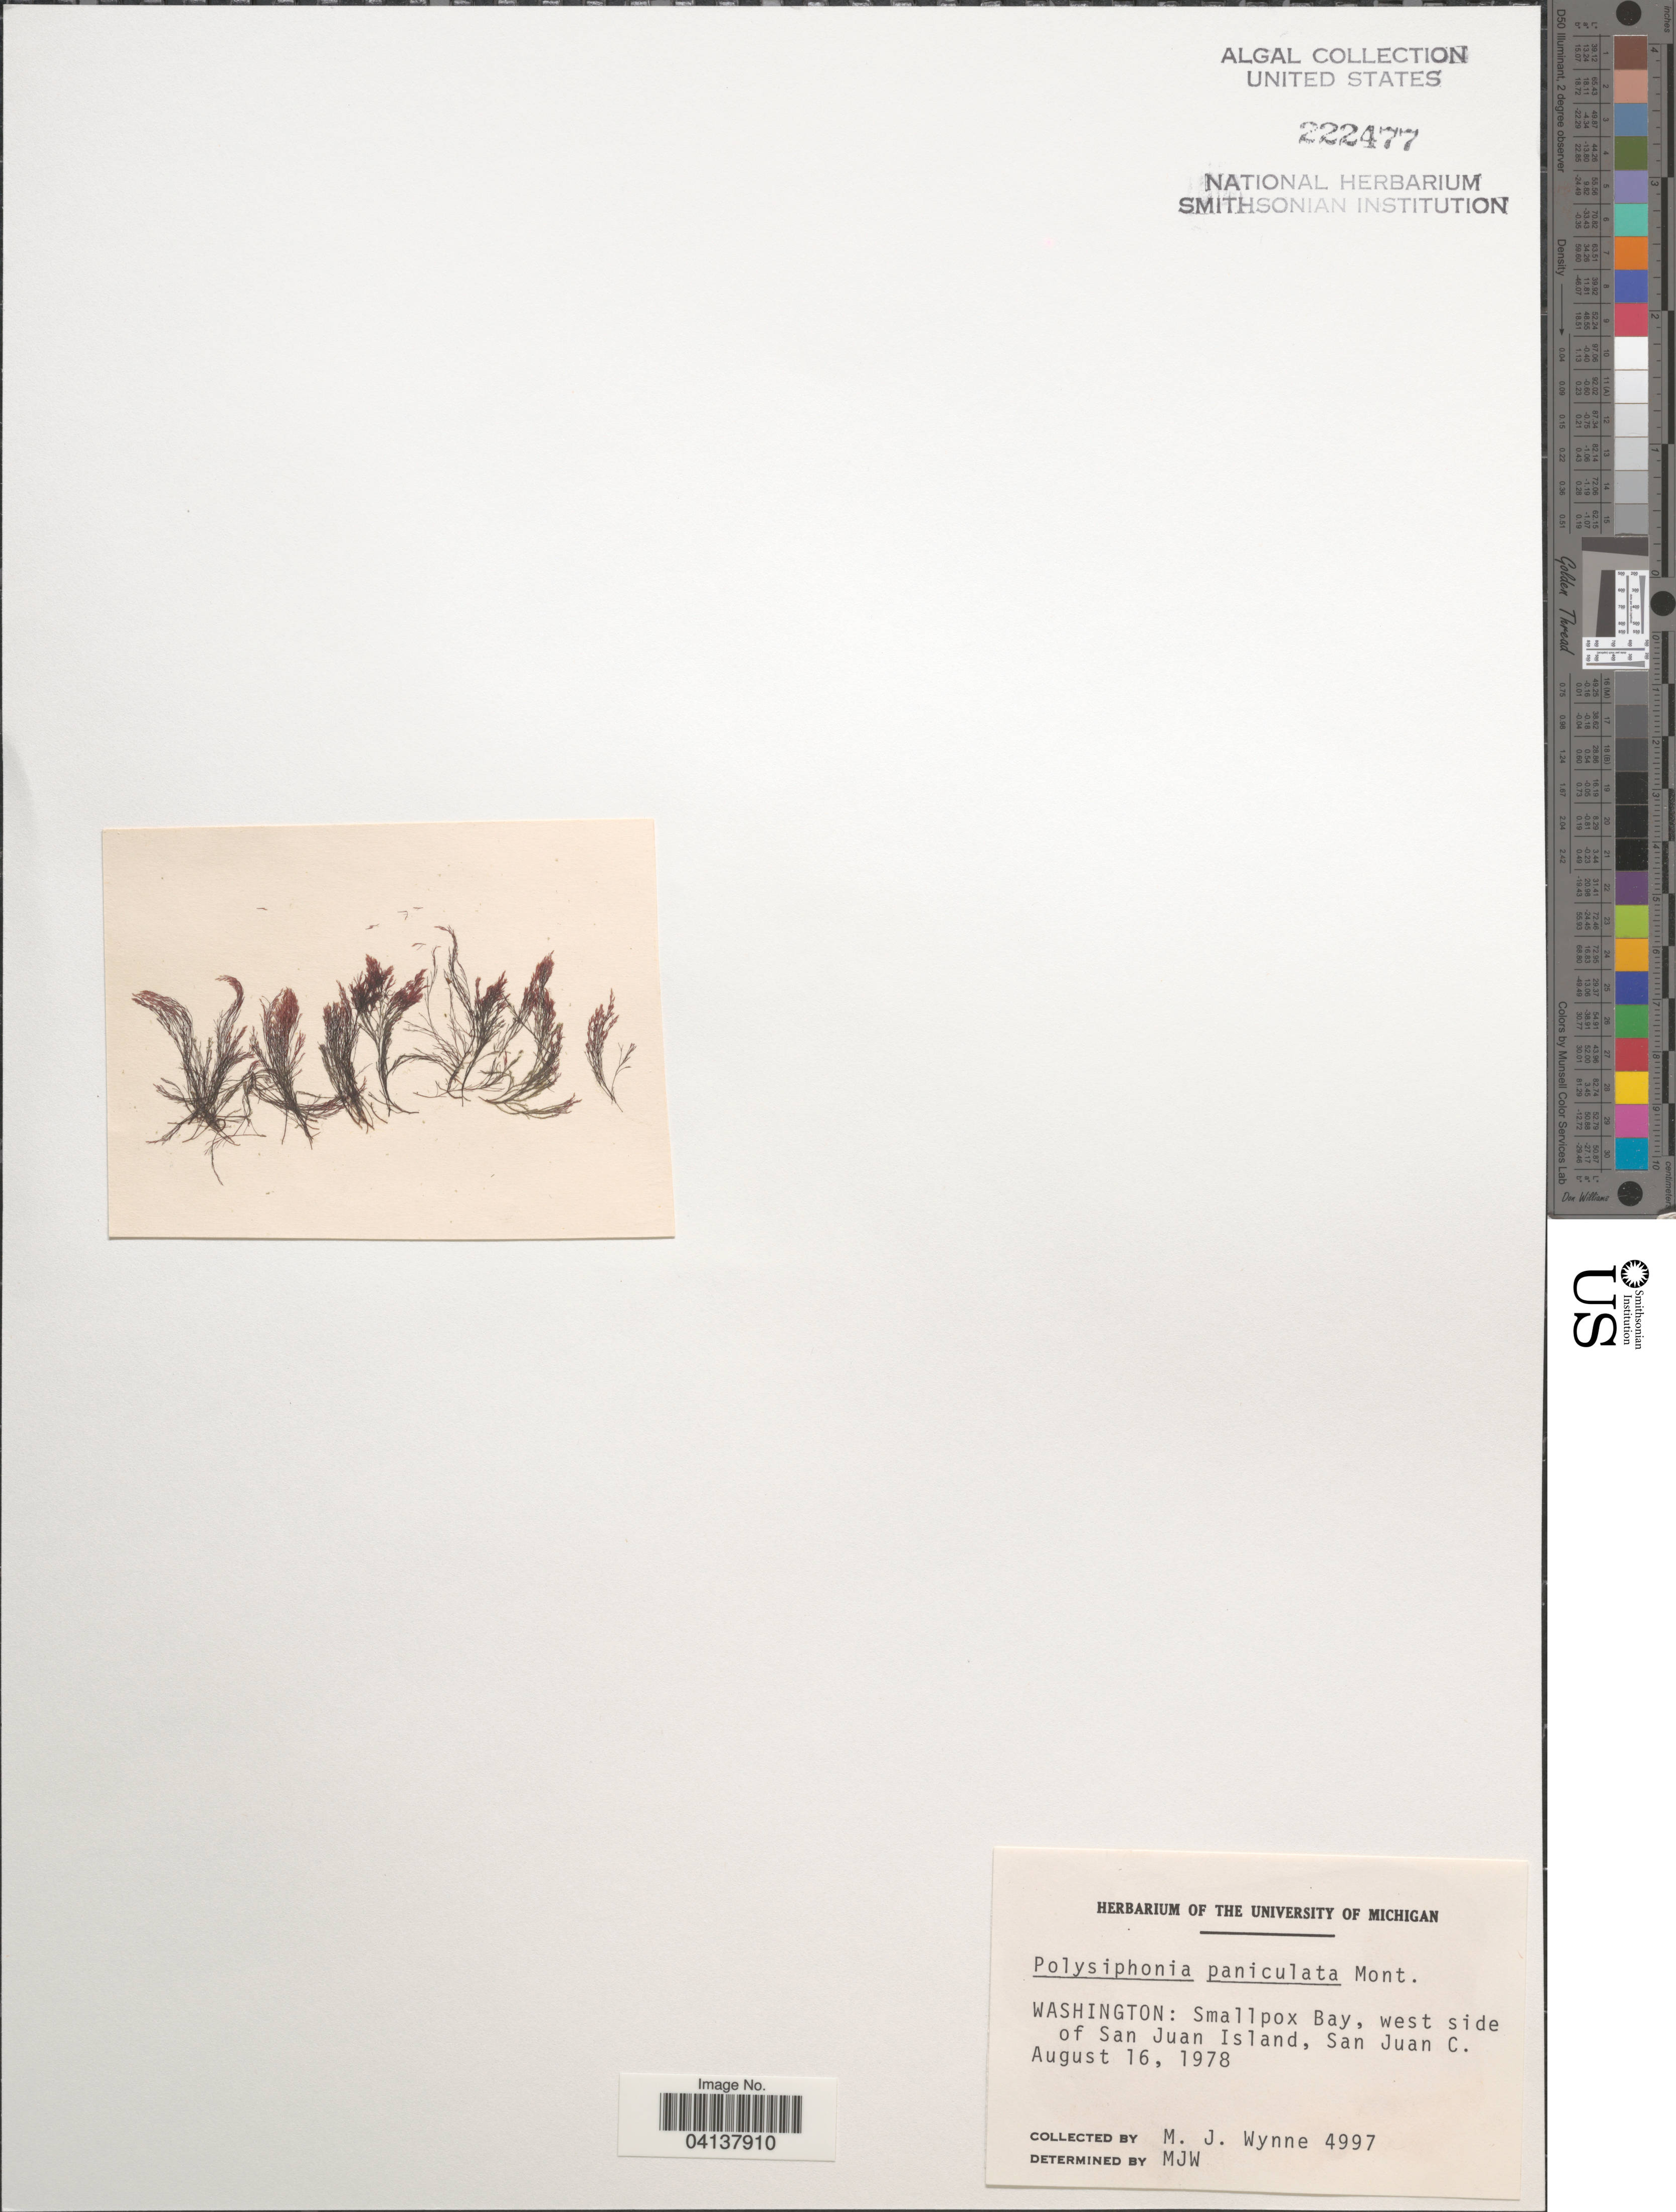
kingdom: Plantae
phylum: Rhodophyta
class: Florideophyceae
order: Ceramiales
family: Rhodomelaceae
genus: Polysiphonia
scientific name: Polysiphonia paniculata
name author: Mont.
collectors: M.J. Wynne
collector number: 4997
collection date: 1978-08-16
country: United States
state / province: Washington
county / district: San Juan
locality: Smallpox Bay, west side of San Juan Island, San Juan C.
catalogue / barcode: US 222477